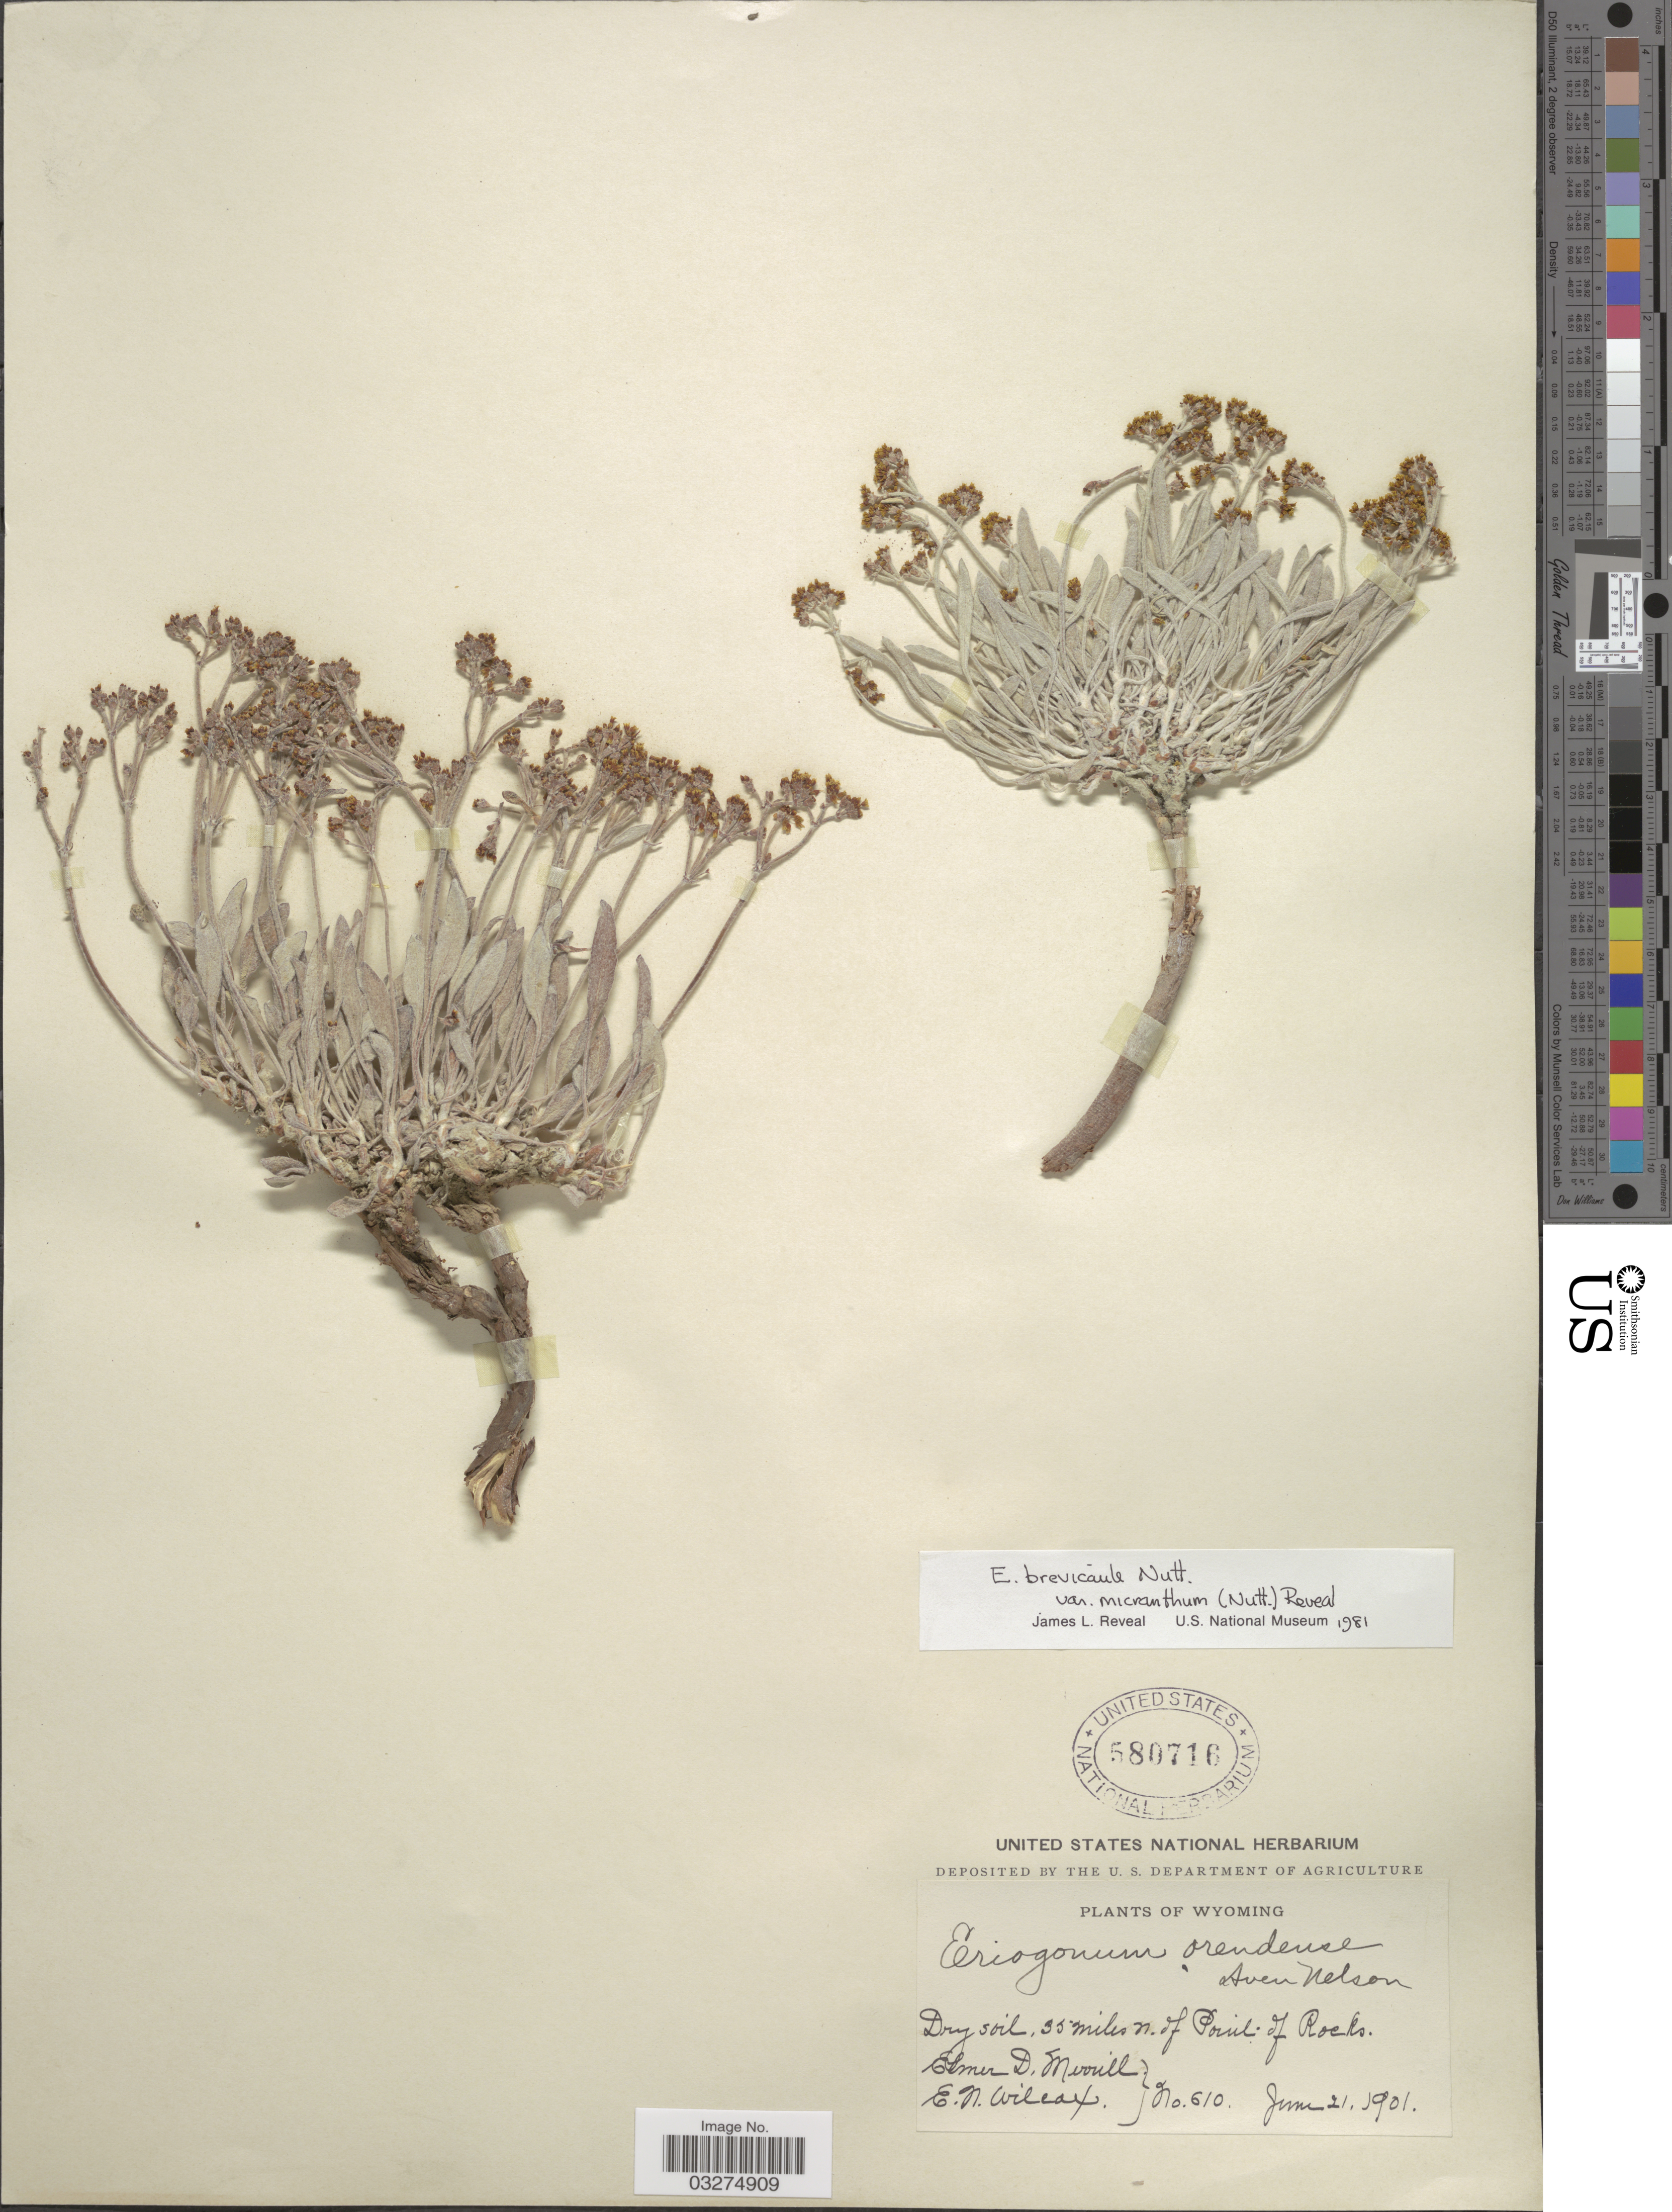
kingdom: Plantae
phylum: Tracheophyta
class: Magnoliopsida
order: Caryophyllales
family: Polygonaceae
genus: Eriogonum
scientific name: Eriogonum brevicaule var. micranthum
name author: (Nutt.) Reveal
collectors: E. D. Merrill & E. Wilcox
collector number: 610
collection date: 1901-06-21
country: United States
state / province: Wyoming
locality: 35 miles n. of Point of Rocks.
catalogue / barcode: US 580716